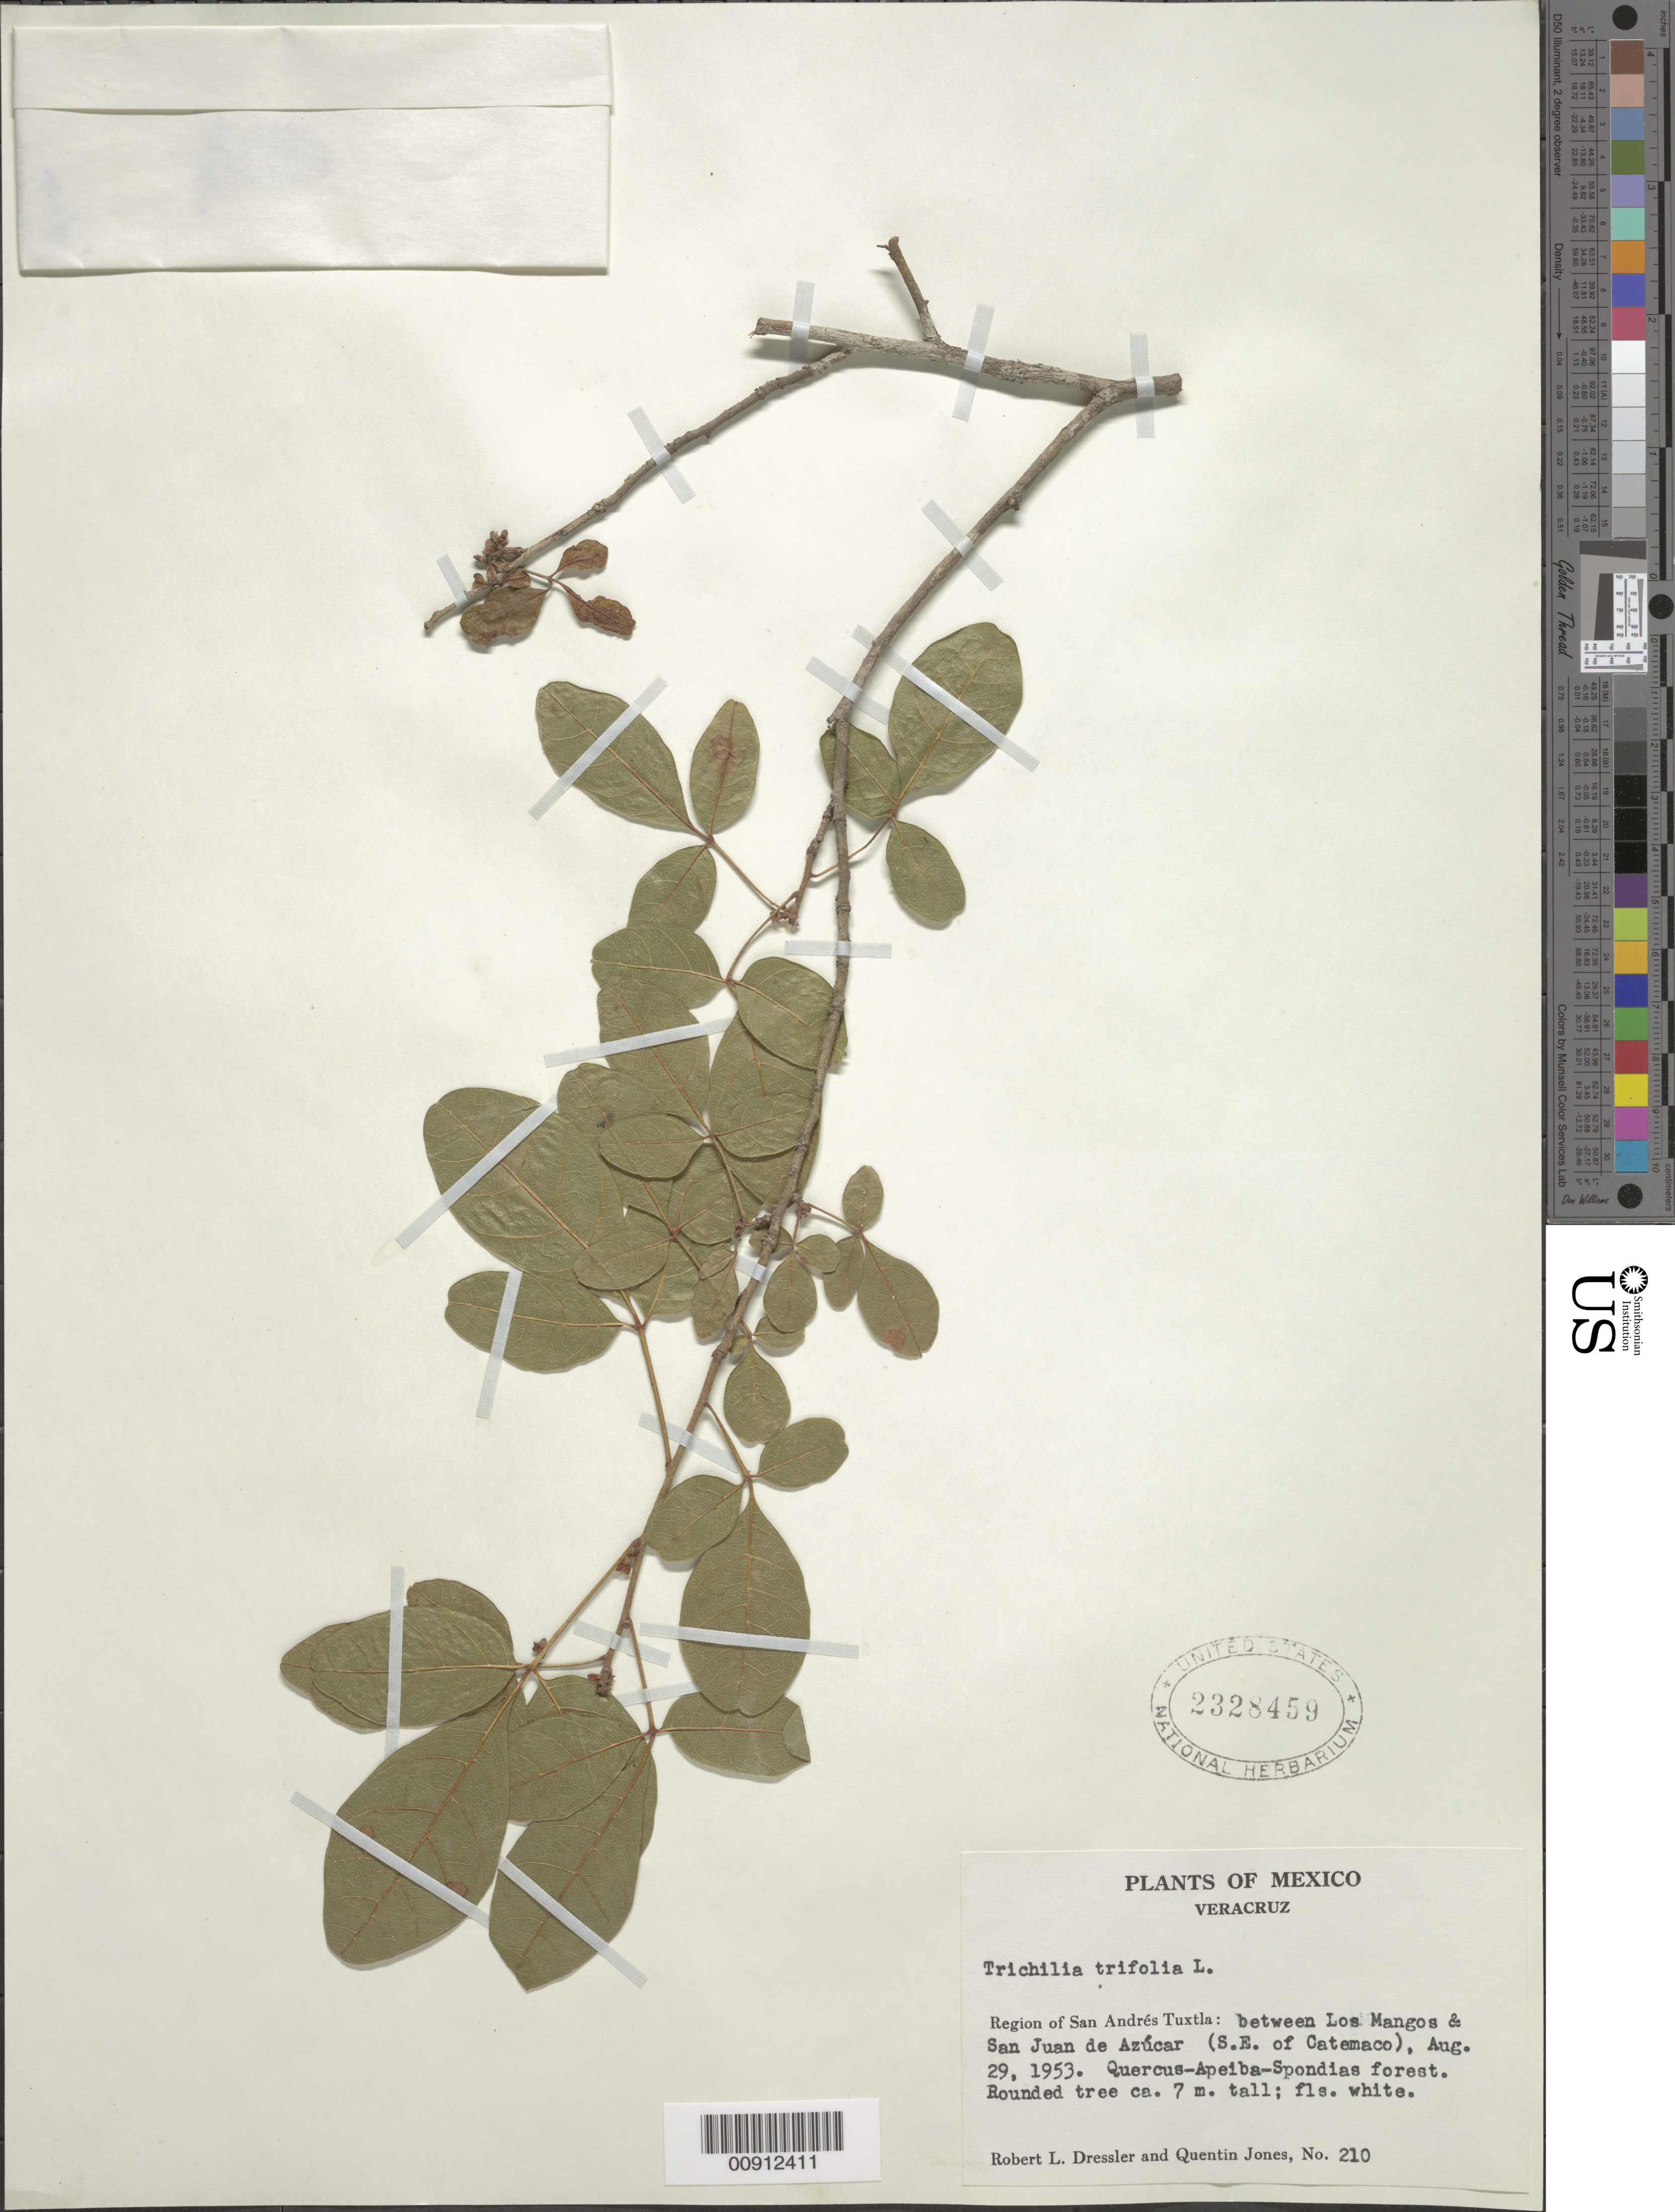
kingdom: Plantae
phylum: Tracheophyta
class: Magnoliopsida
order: Sapindales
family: Meliaceae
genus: Trichilia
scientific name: Trichilia trifolia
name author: L.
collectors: R. Dressler & Q. Jones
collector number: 210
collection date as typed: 29 Aug 1953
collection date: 1953-08-29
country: Mexico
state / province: Veracruz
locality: Veracruz: Region of San Andrés Tuxtla: between Los Mangos & San Juan de Azúcar (S.E. of Catemaco).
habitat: Quercus, Apeiba, Spondias forest.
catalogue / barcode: US 2328459